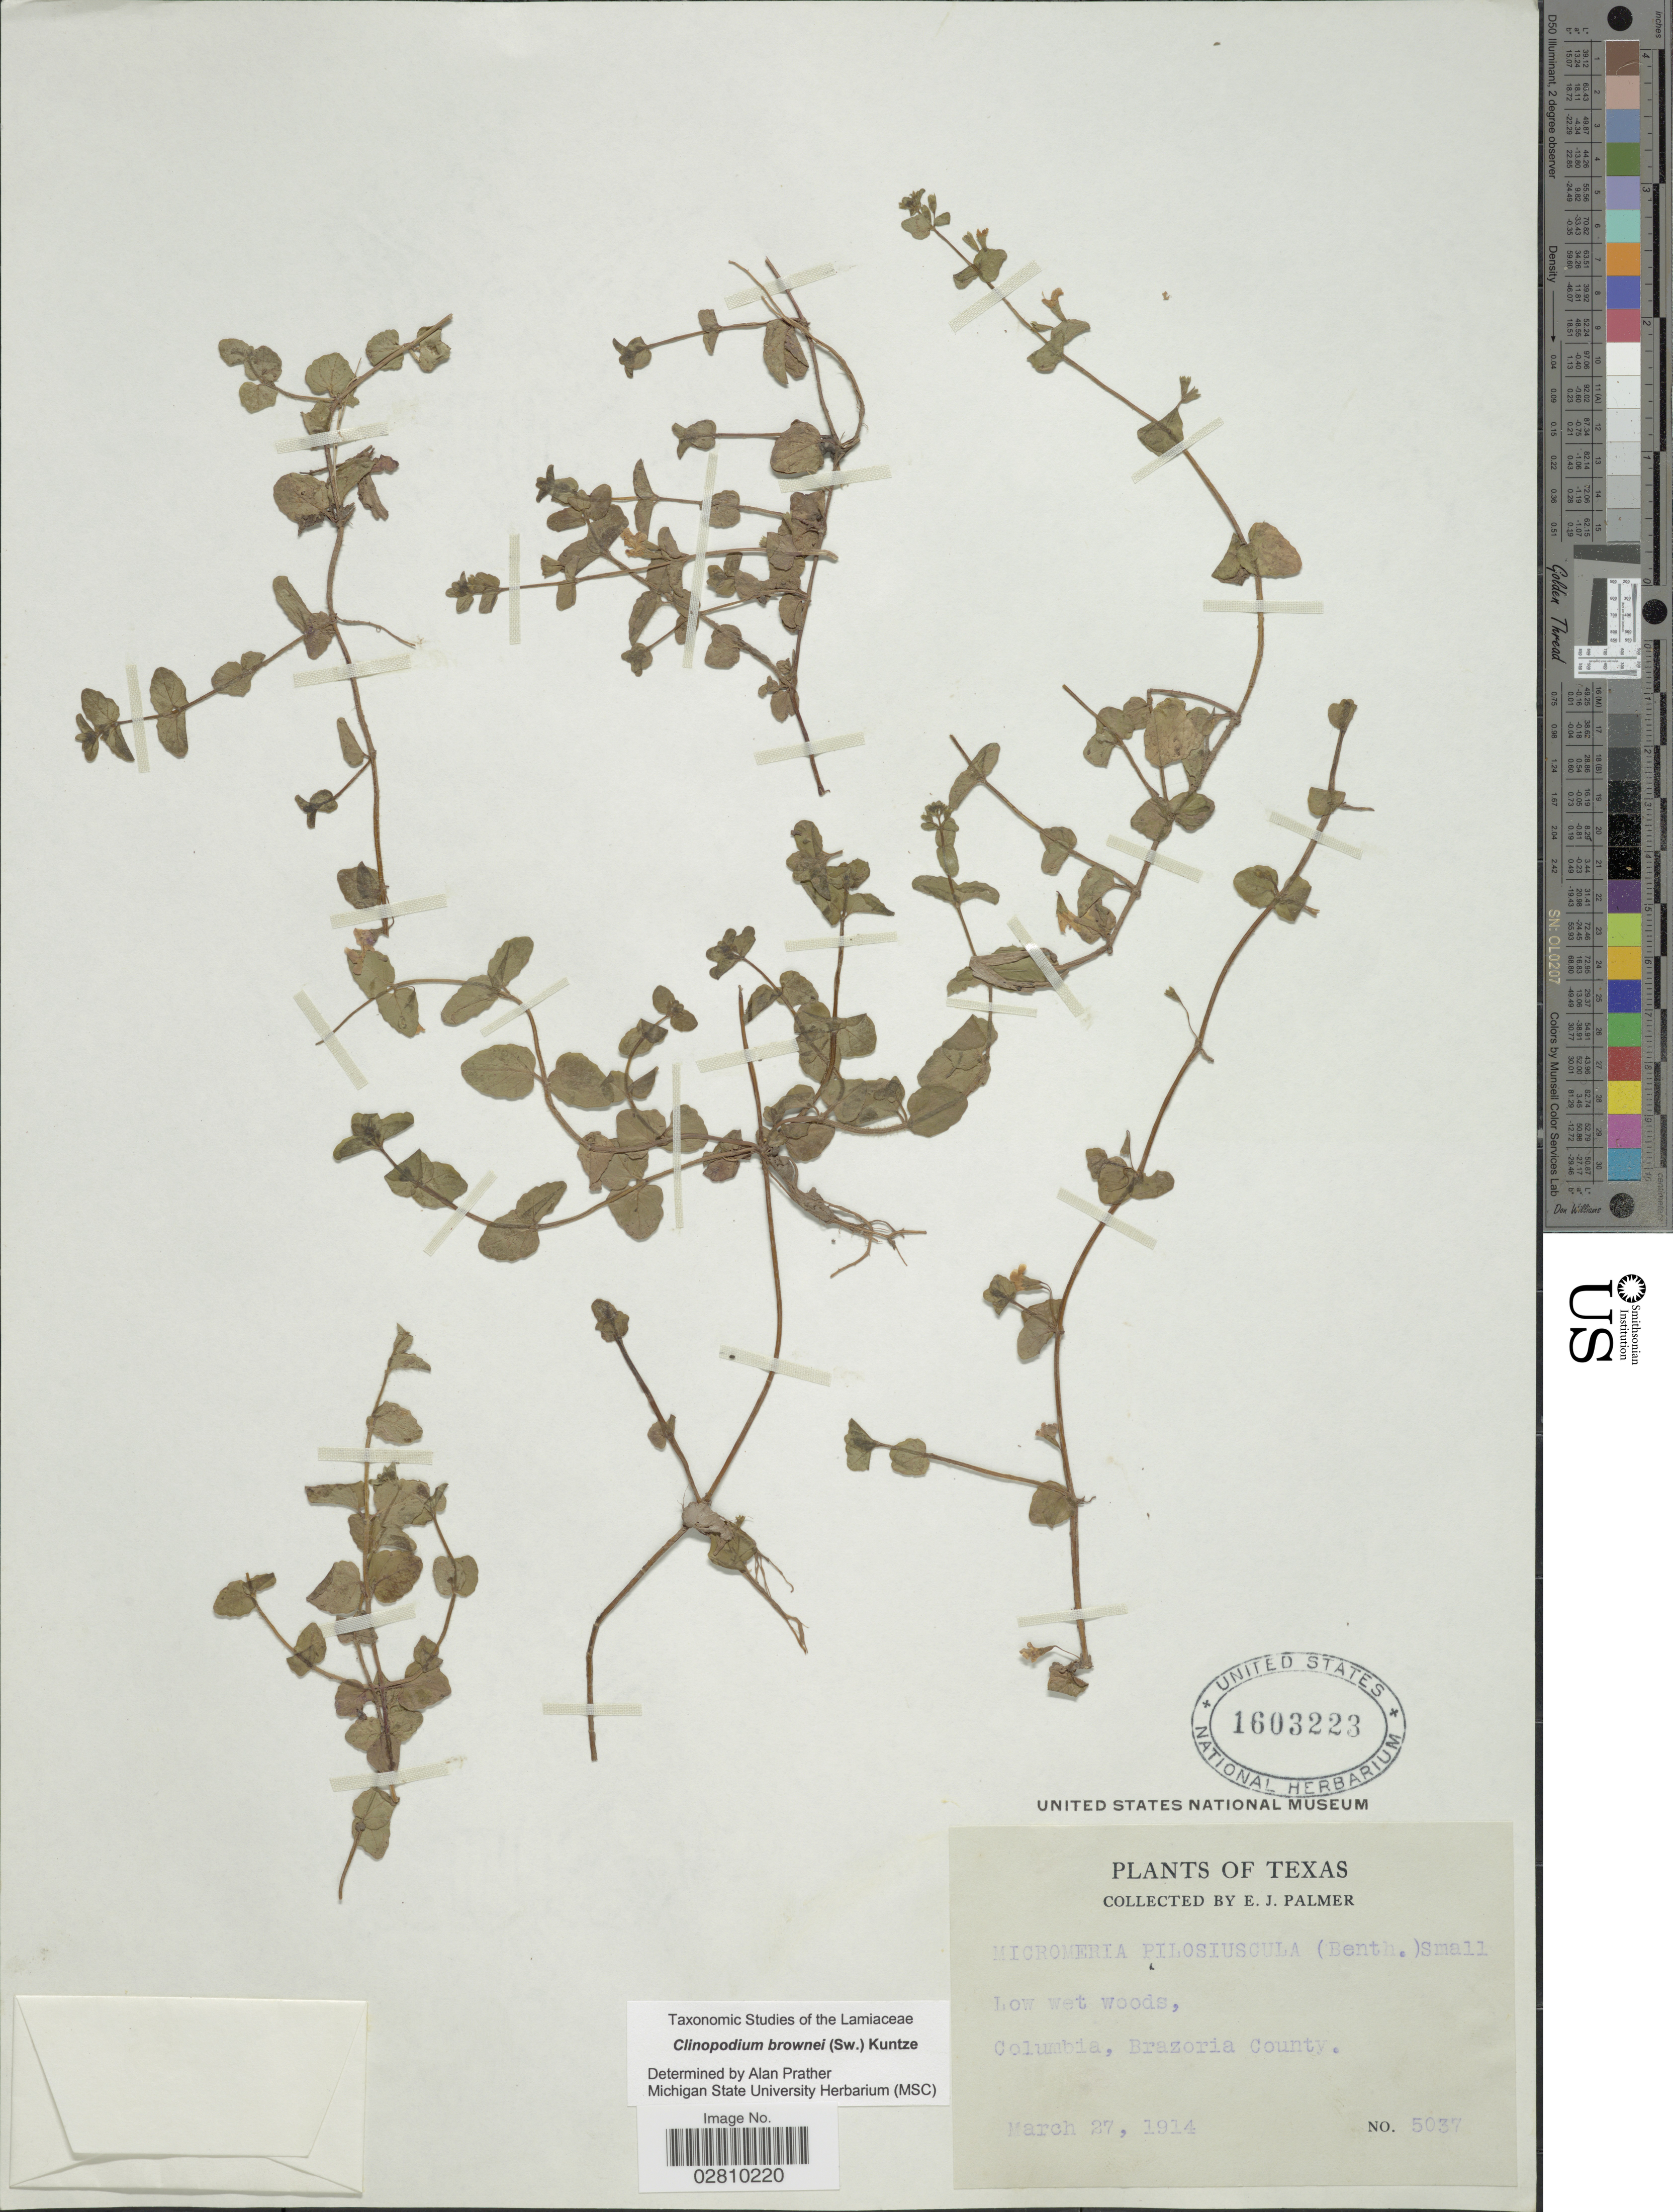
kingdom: Plantae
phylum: Tracheophyta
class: Magnoliopsida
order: Lamiales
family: Lamiaceae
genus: Clinopodium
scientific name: Clinopodium brownei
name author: (Sw.) Kuntze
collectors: E. J. Palmer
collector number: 5037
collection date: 1914-03-27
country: United States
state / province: Texas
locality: Low wet woods, Columbia, Brazoria County.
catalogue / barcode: US 1603223